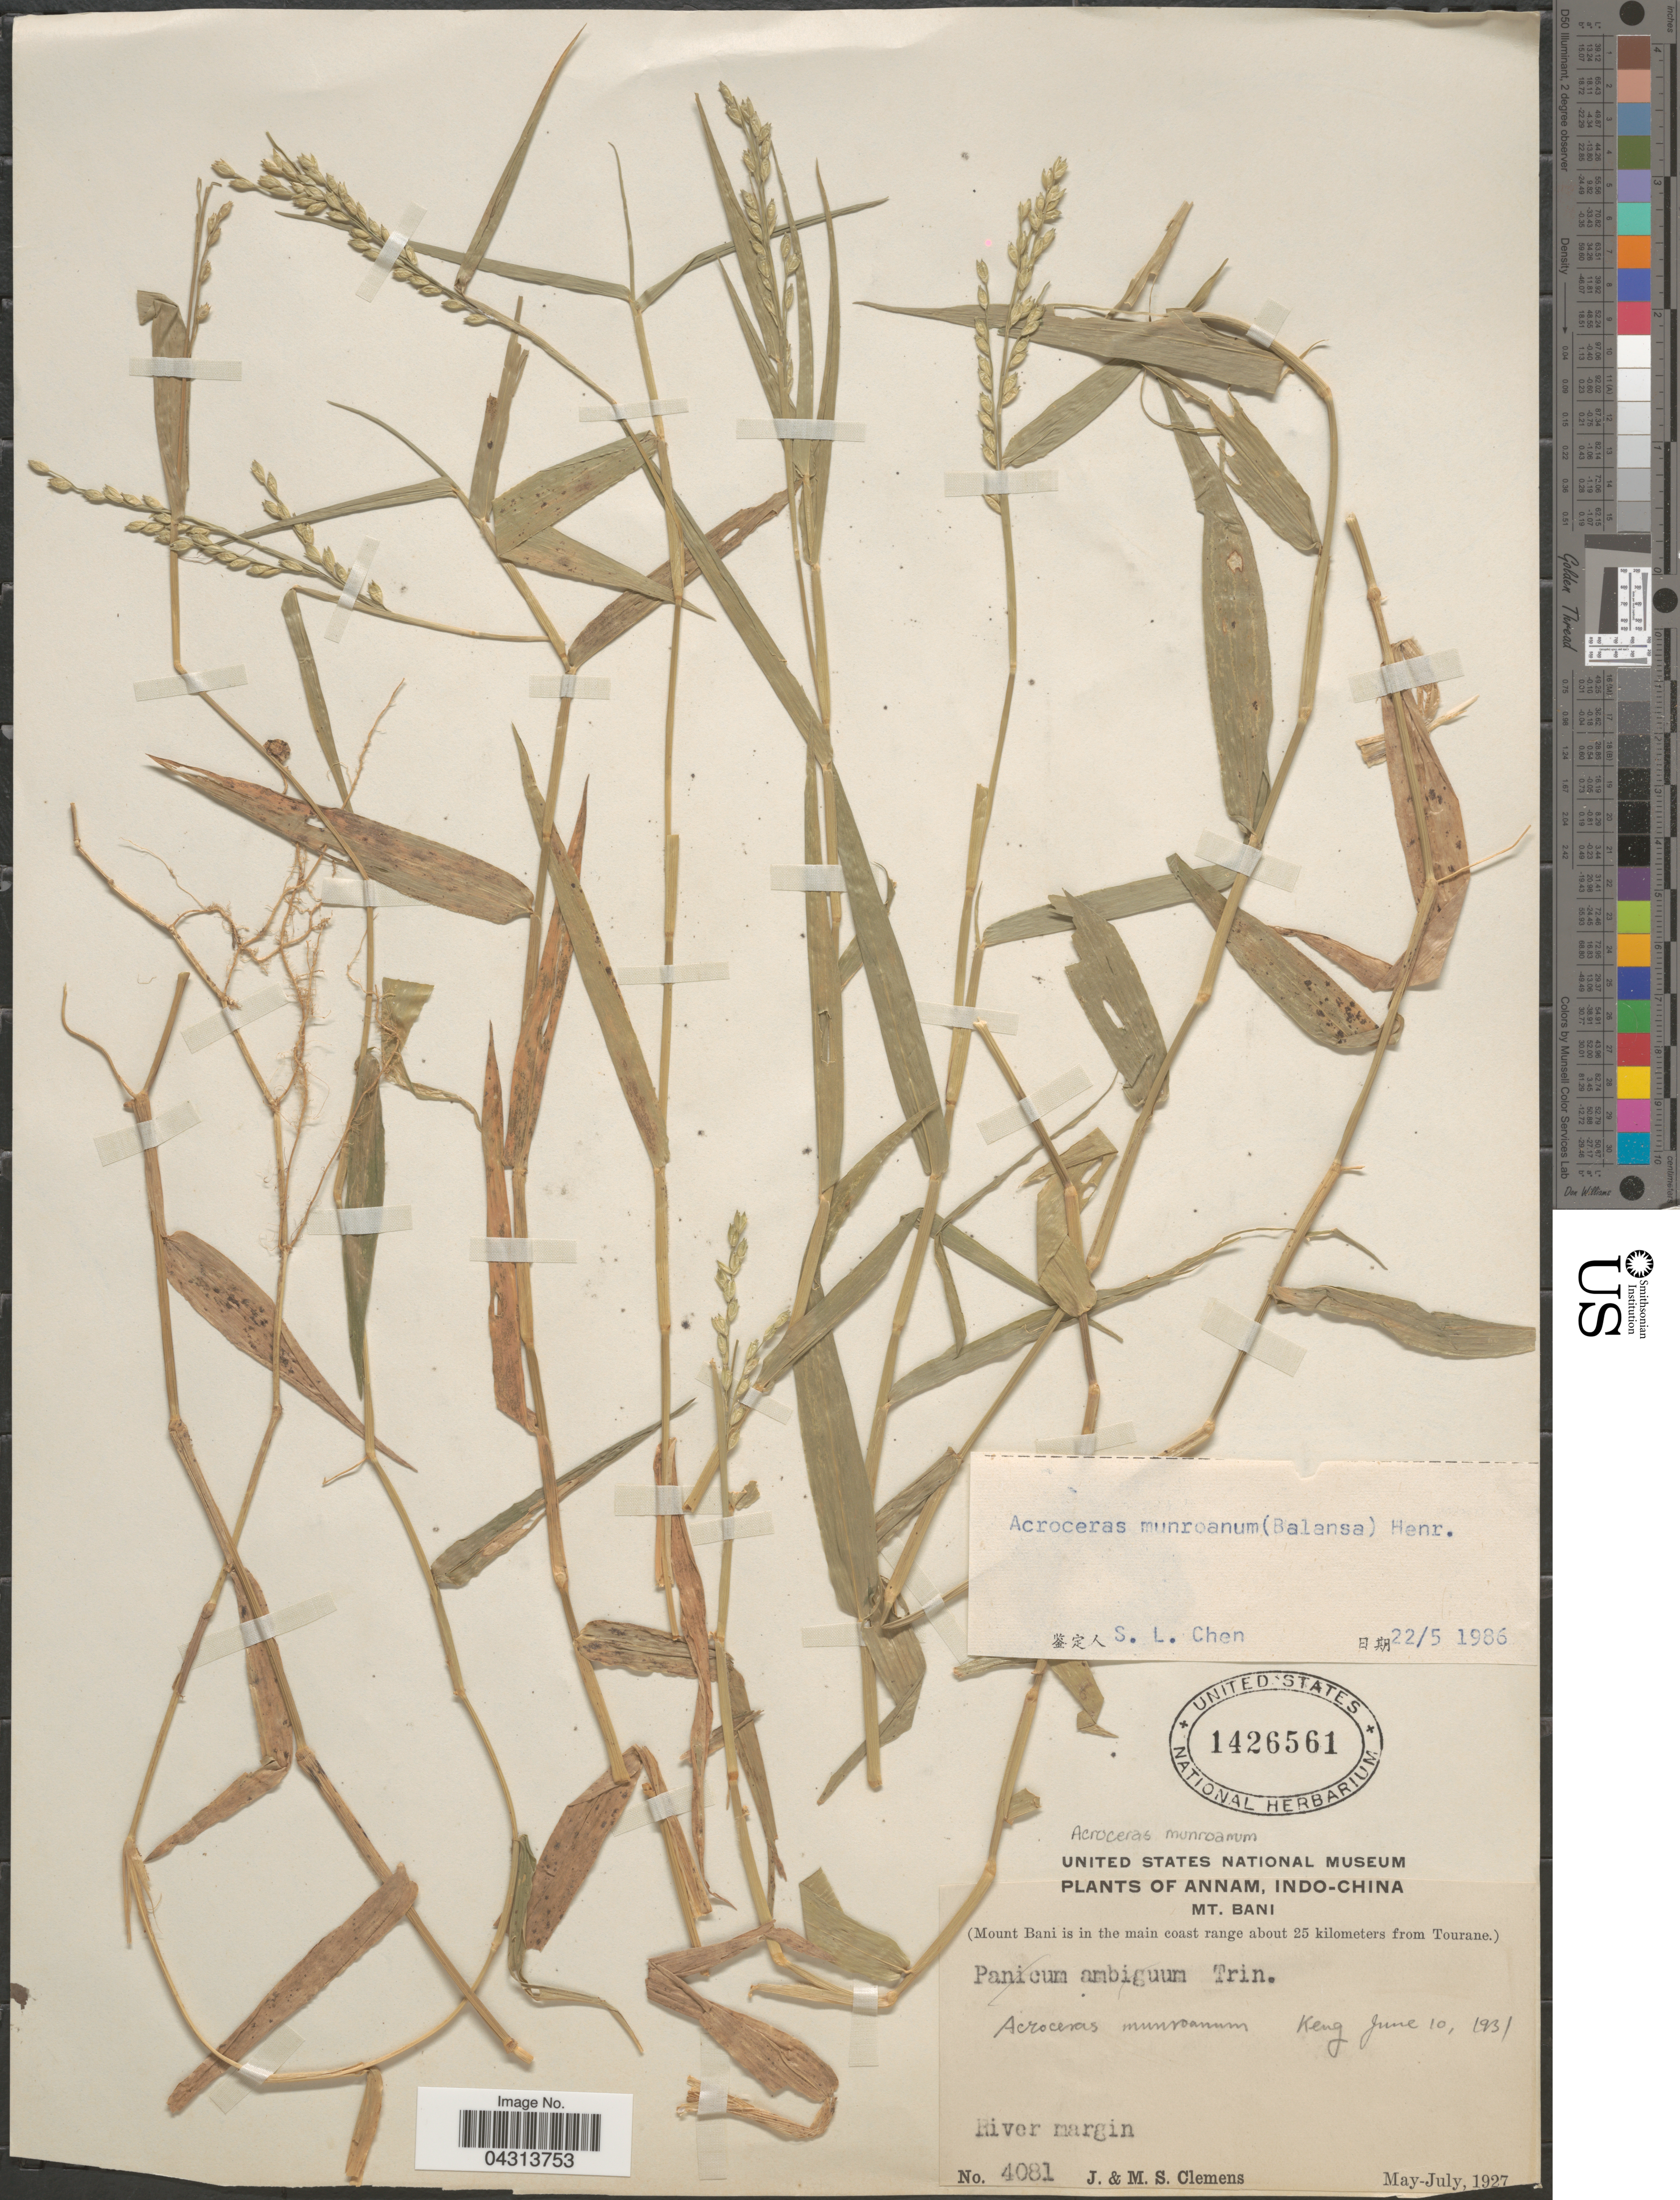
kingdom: Plantae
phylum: Tracheophyta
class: Liliopsida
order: Poales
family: Poaceae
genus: Acroceras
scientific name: Acroceras munroanum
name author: (Steud.) Henr.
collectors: J. Clemens & M. S. Clemens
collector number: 4081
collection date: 1927-05/1927-07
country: Vietnam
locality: Annam, Indo-China. Mt. Bani. (Mount Bani is in the main coast range about 25 kilometers from Tourane.). River margin.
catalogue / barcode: US 1426561